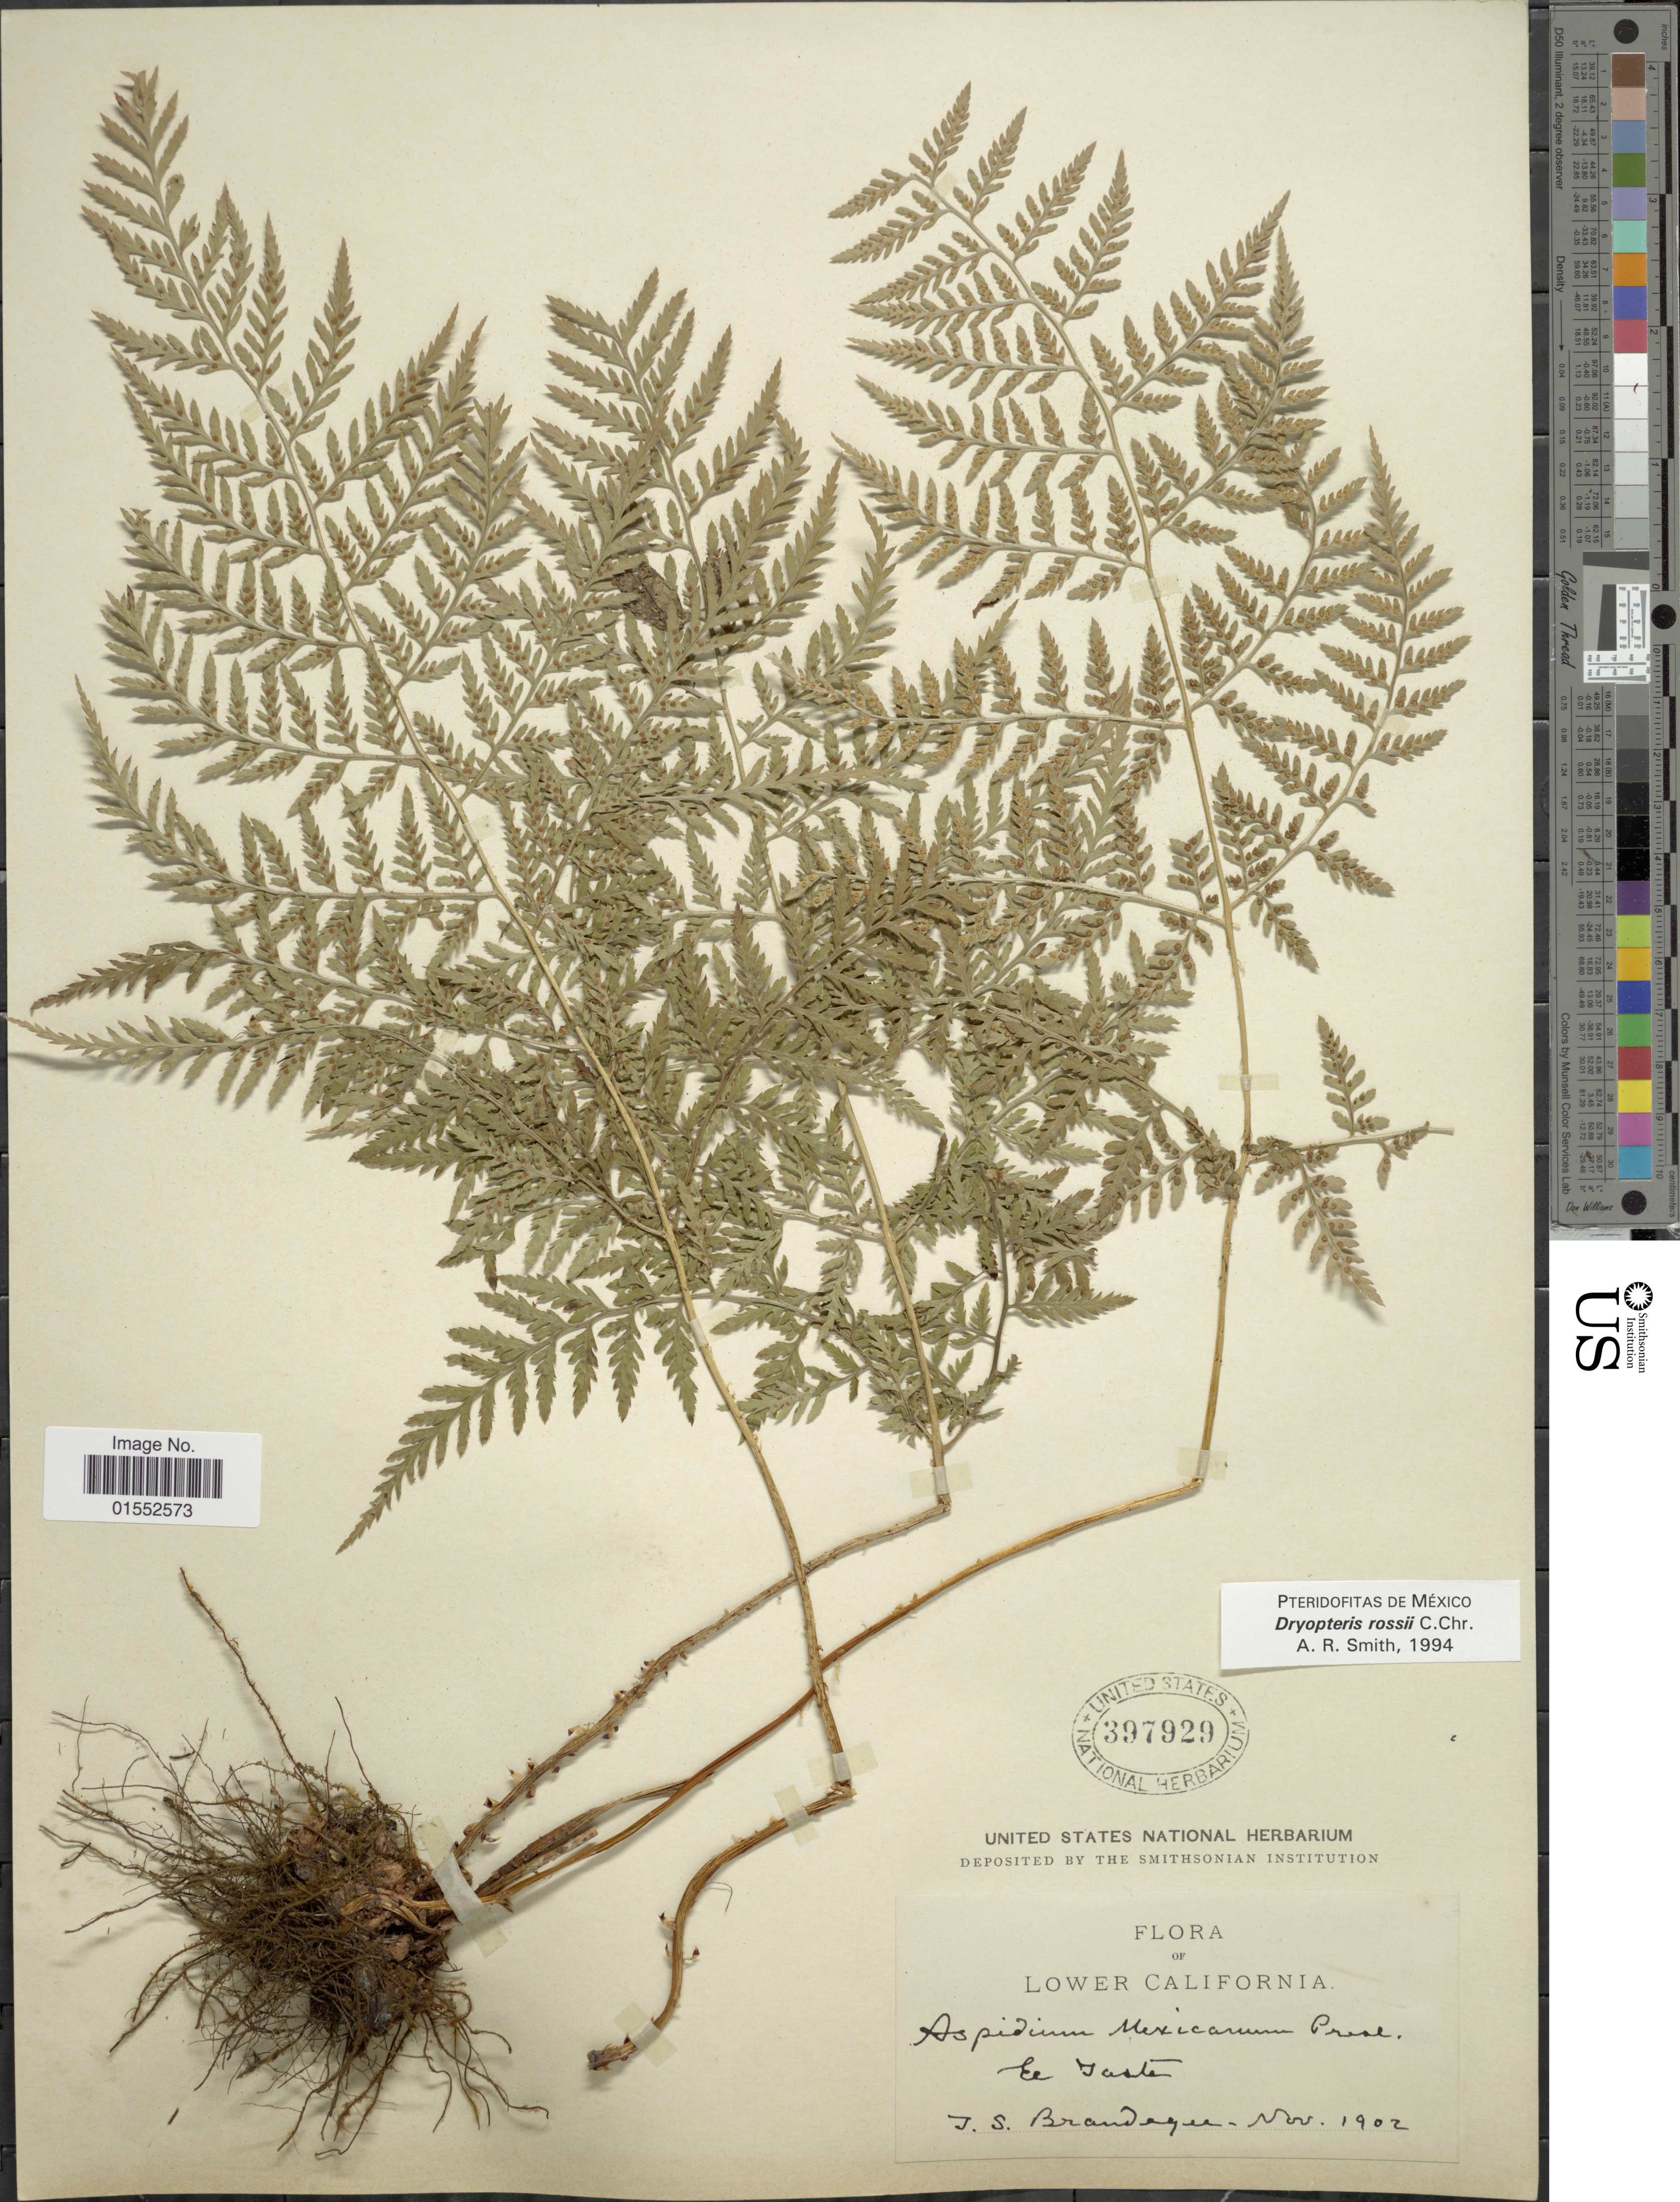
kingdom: Plantae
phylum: Tracheophyta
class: Polypodiopsida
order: Polypodiales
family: Dryopteridaceae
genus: Dryopteris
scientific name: Dryopteris rossii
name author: C. Chr.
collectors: T. S. Brandegee (herbarium)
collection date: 1902-11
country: Mexico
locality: Lower California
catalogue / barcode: US 397929